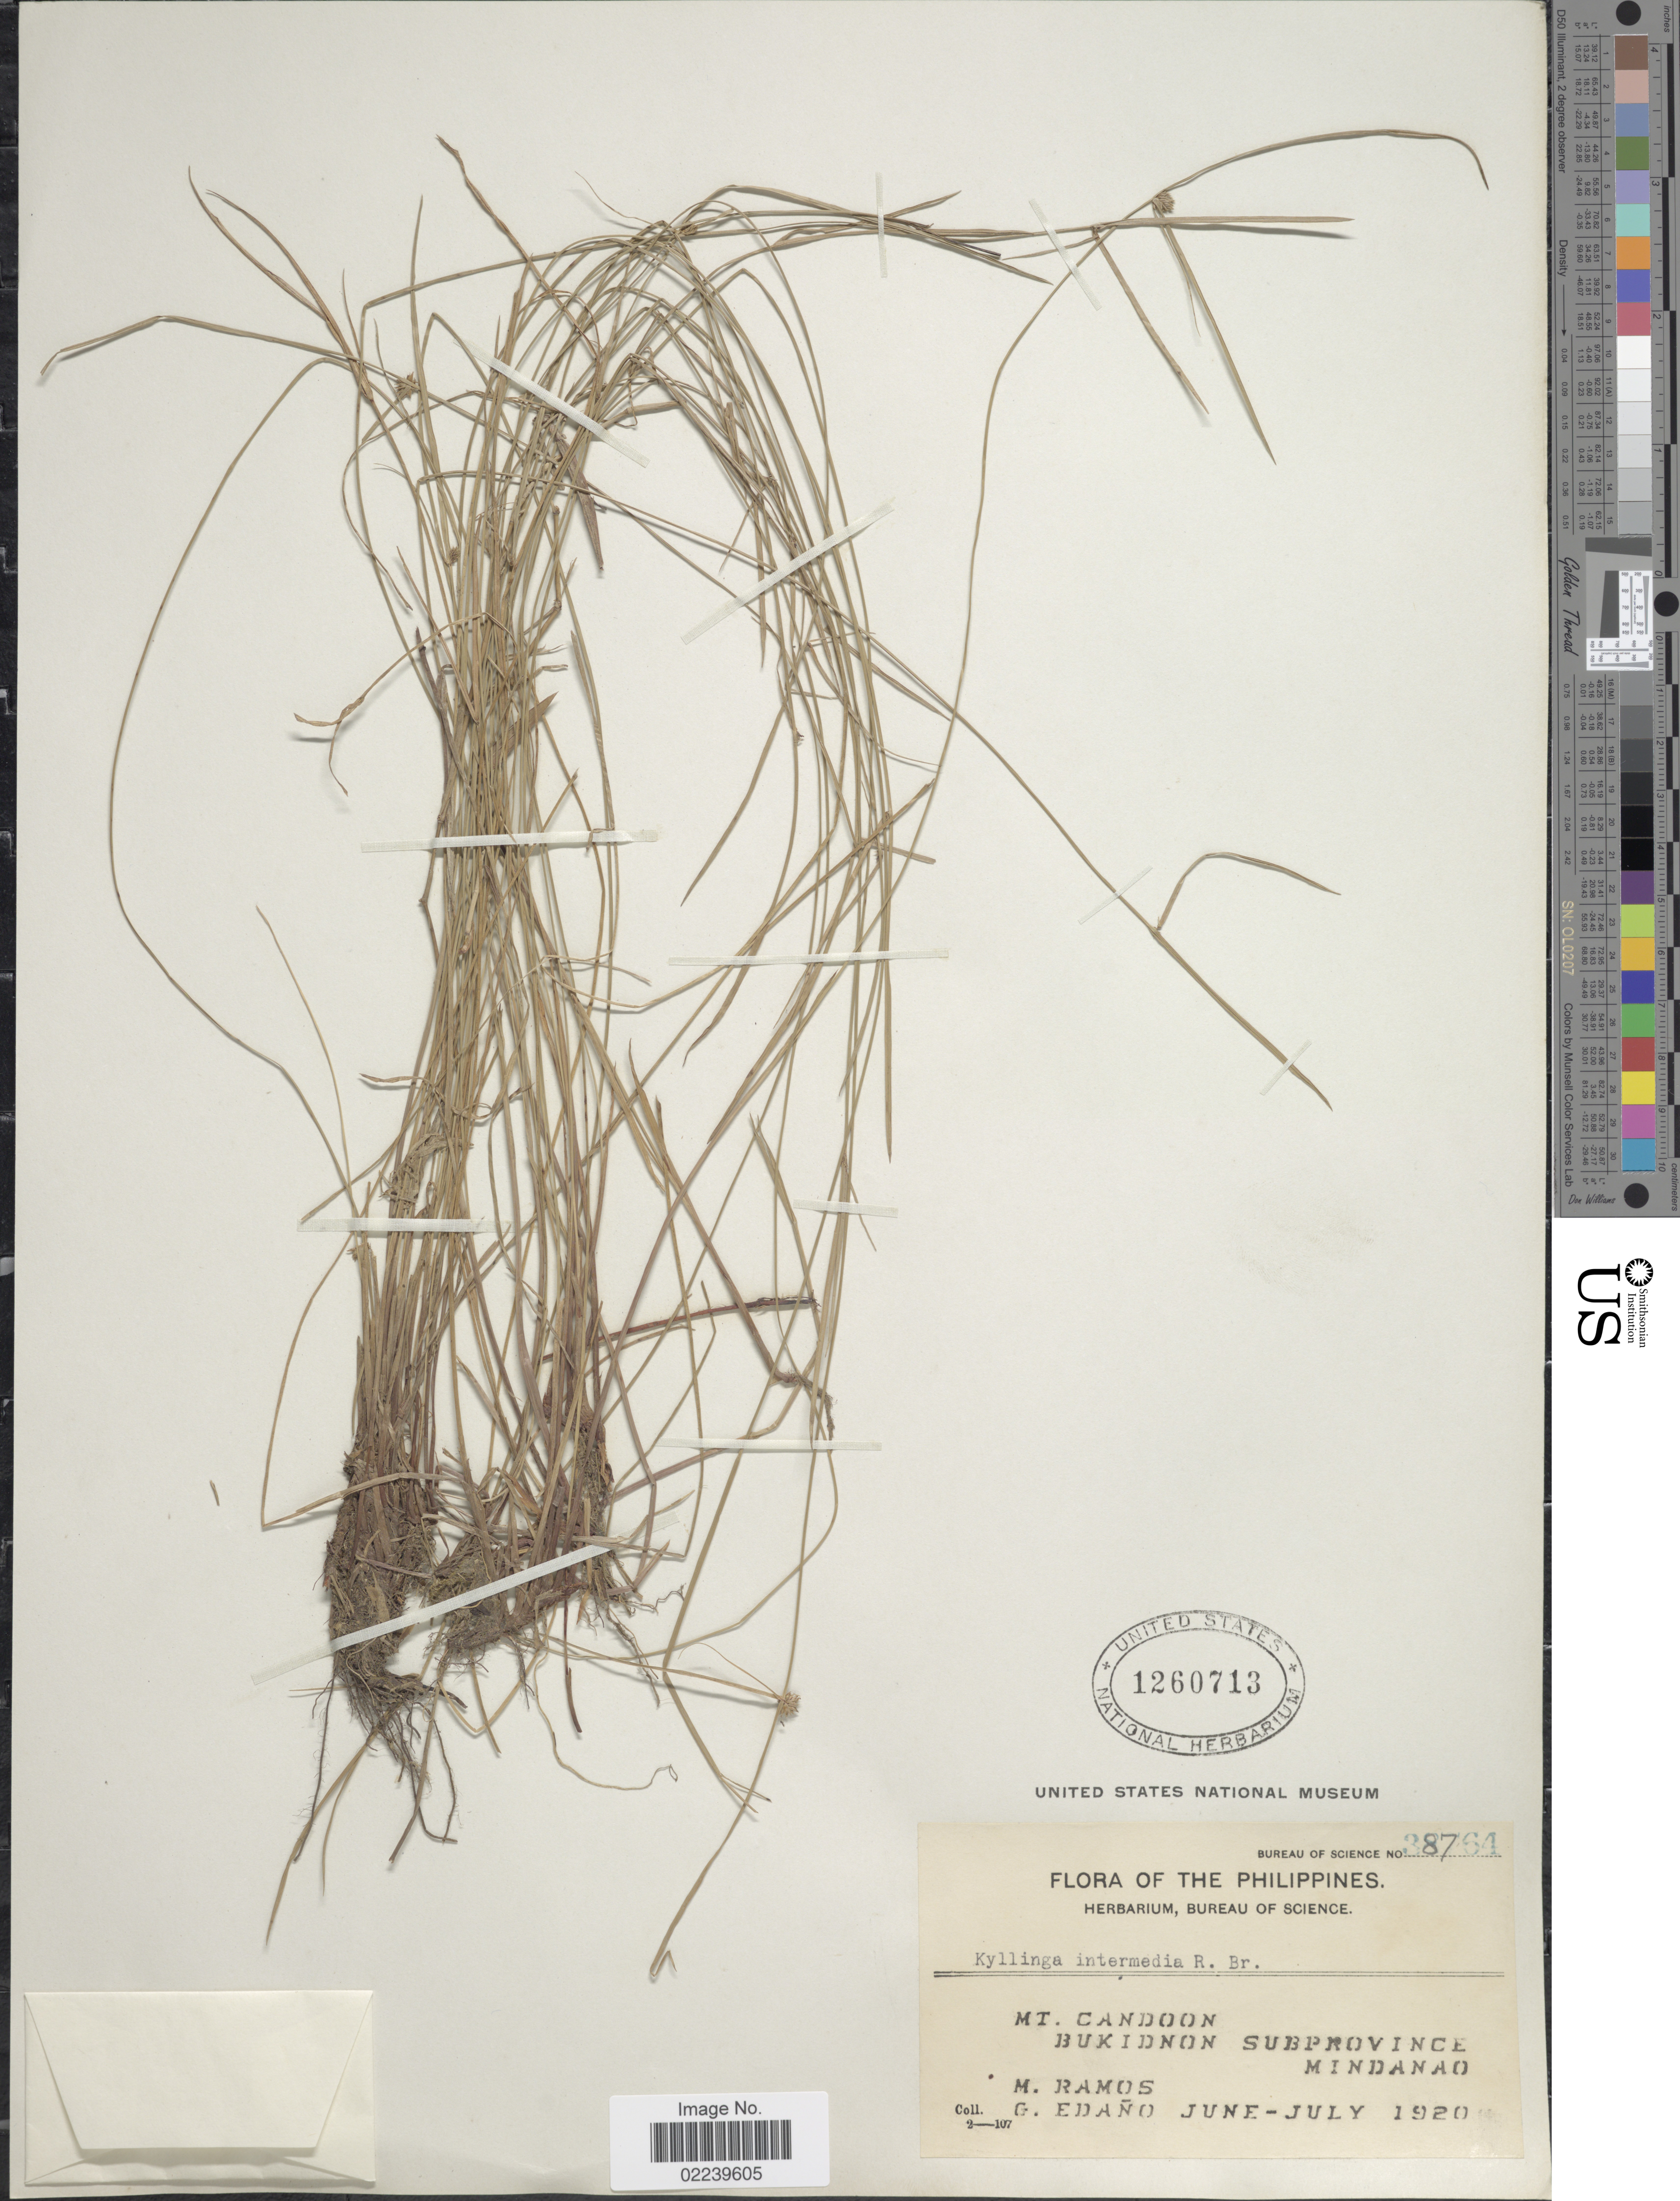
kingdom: Plantae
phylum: Tracheophyta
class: Liliopsida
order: Poales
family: Cyperaceae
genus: Cyperus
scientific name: Cyperus brevifolius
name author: (Rottb.) Hassk.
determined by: Strong, M. T., (US), Smithsonian Institution - National Museum of Natural History (UNITED STATES)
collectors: M. Ramos & G. Edaño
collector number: Bureau of Science 38764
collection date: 1920-05/1920-07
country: Philippines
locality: Mt. Candoon, Bukidnon Subprovince, Mindanao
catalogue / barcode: US 1260713